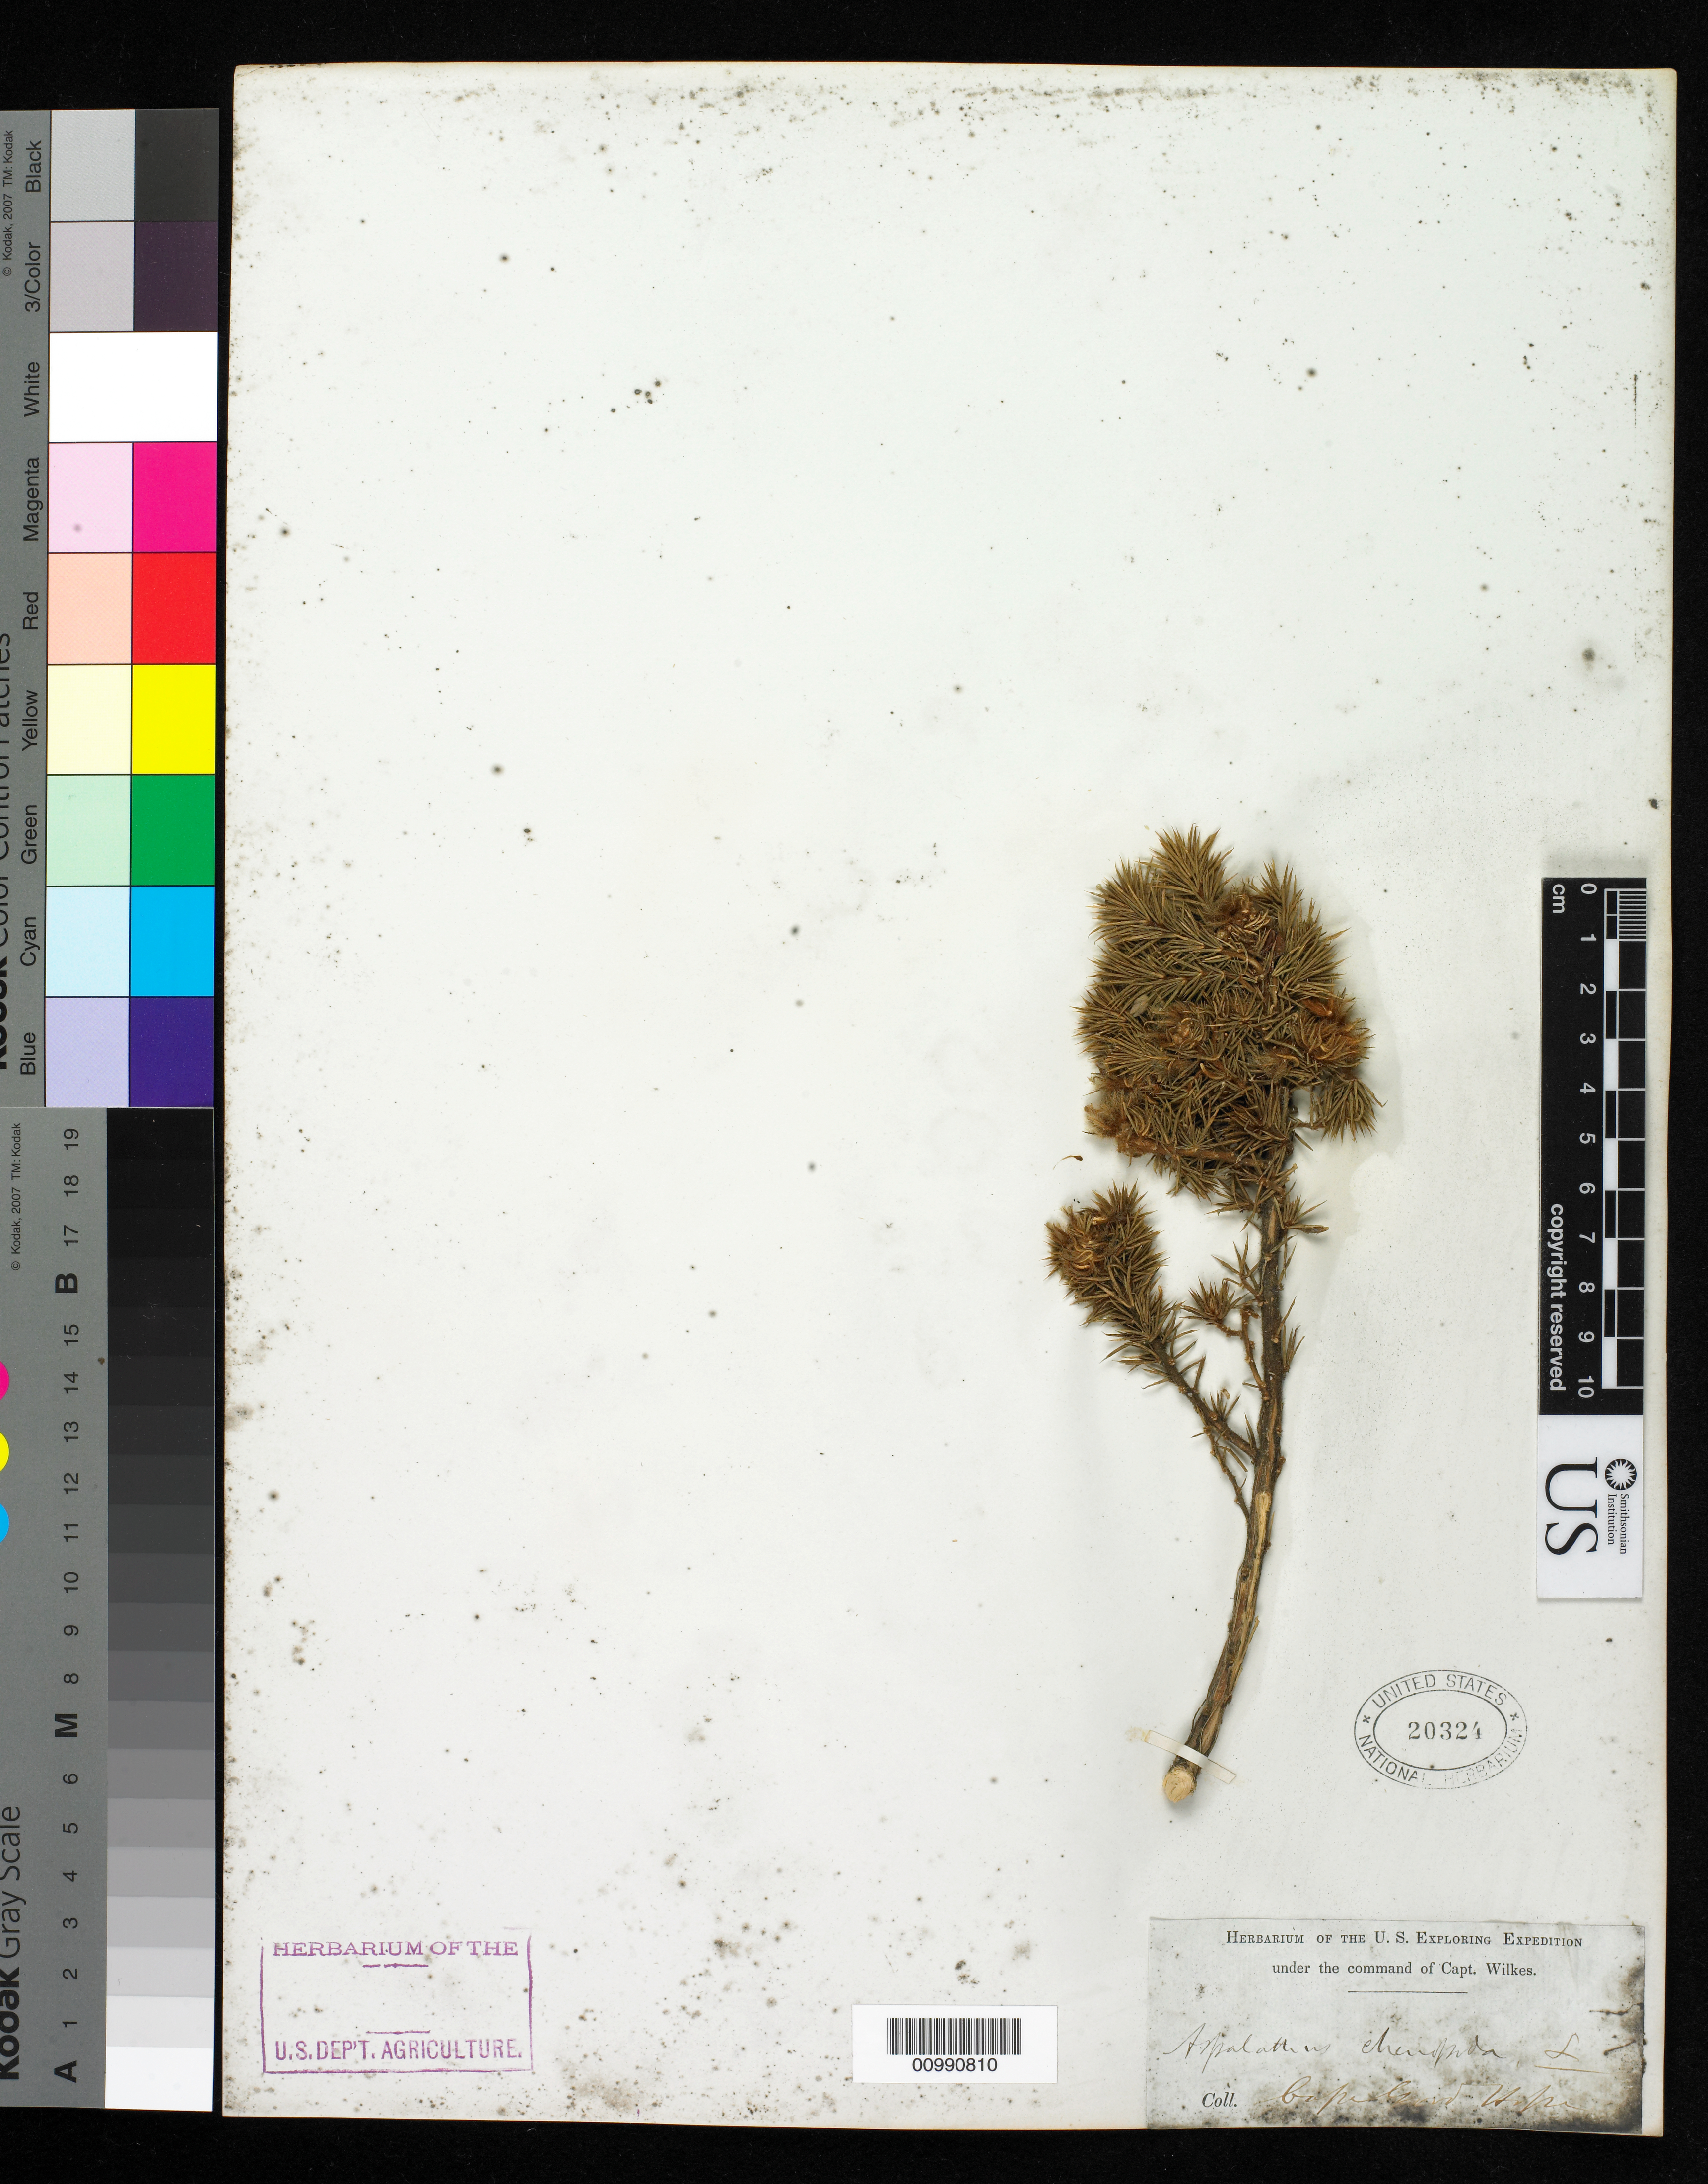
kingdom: Plantae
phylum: Tracheophyta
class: Magnoliopsida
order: Fabales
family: Fabaceae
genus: Aspalathus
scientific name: Aspalathus chenopoda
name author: L.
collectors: Wilkes Explor. Exped.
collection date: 1838/1842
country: South Africa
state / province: Western Cape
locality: Cape of Good Hope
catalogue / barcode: US 20324